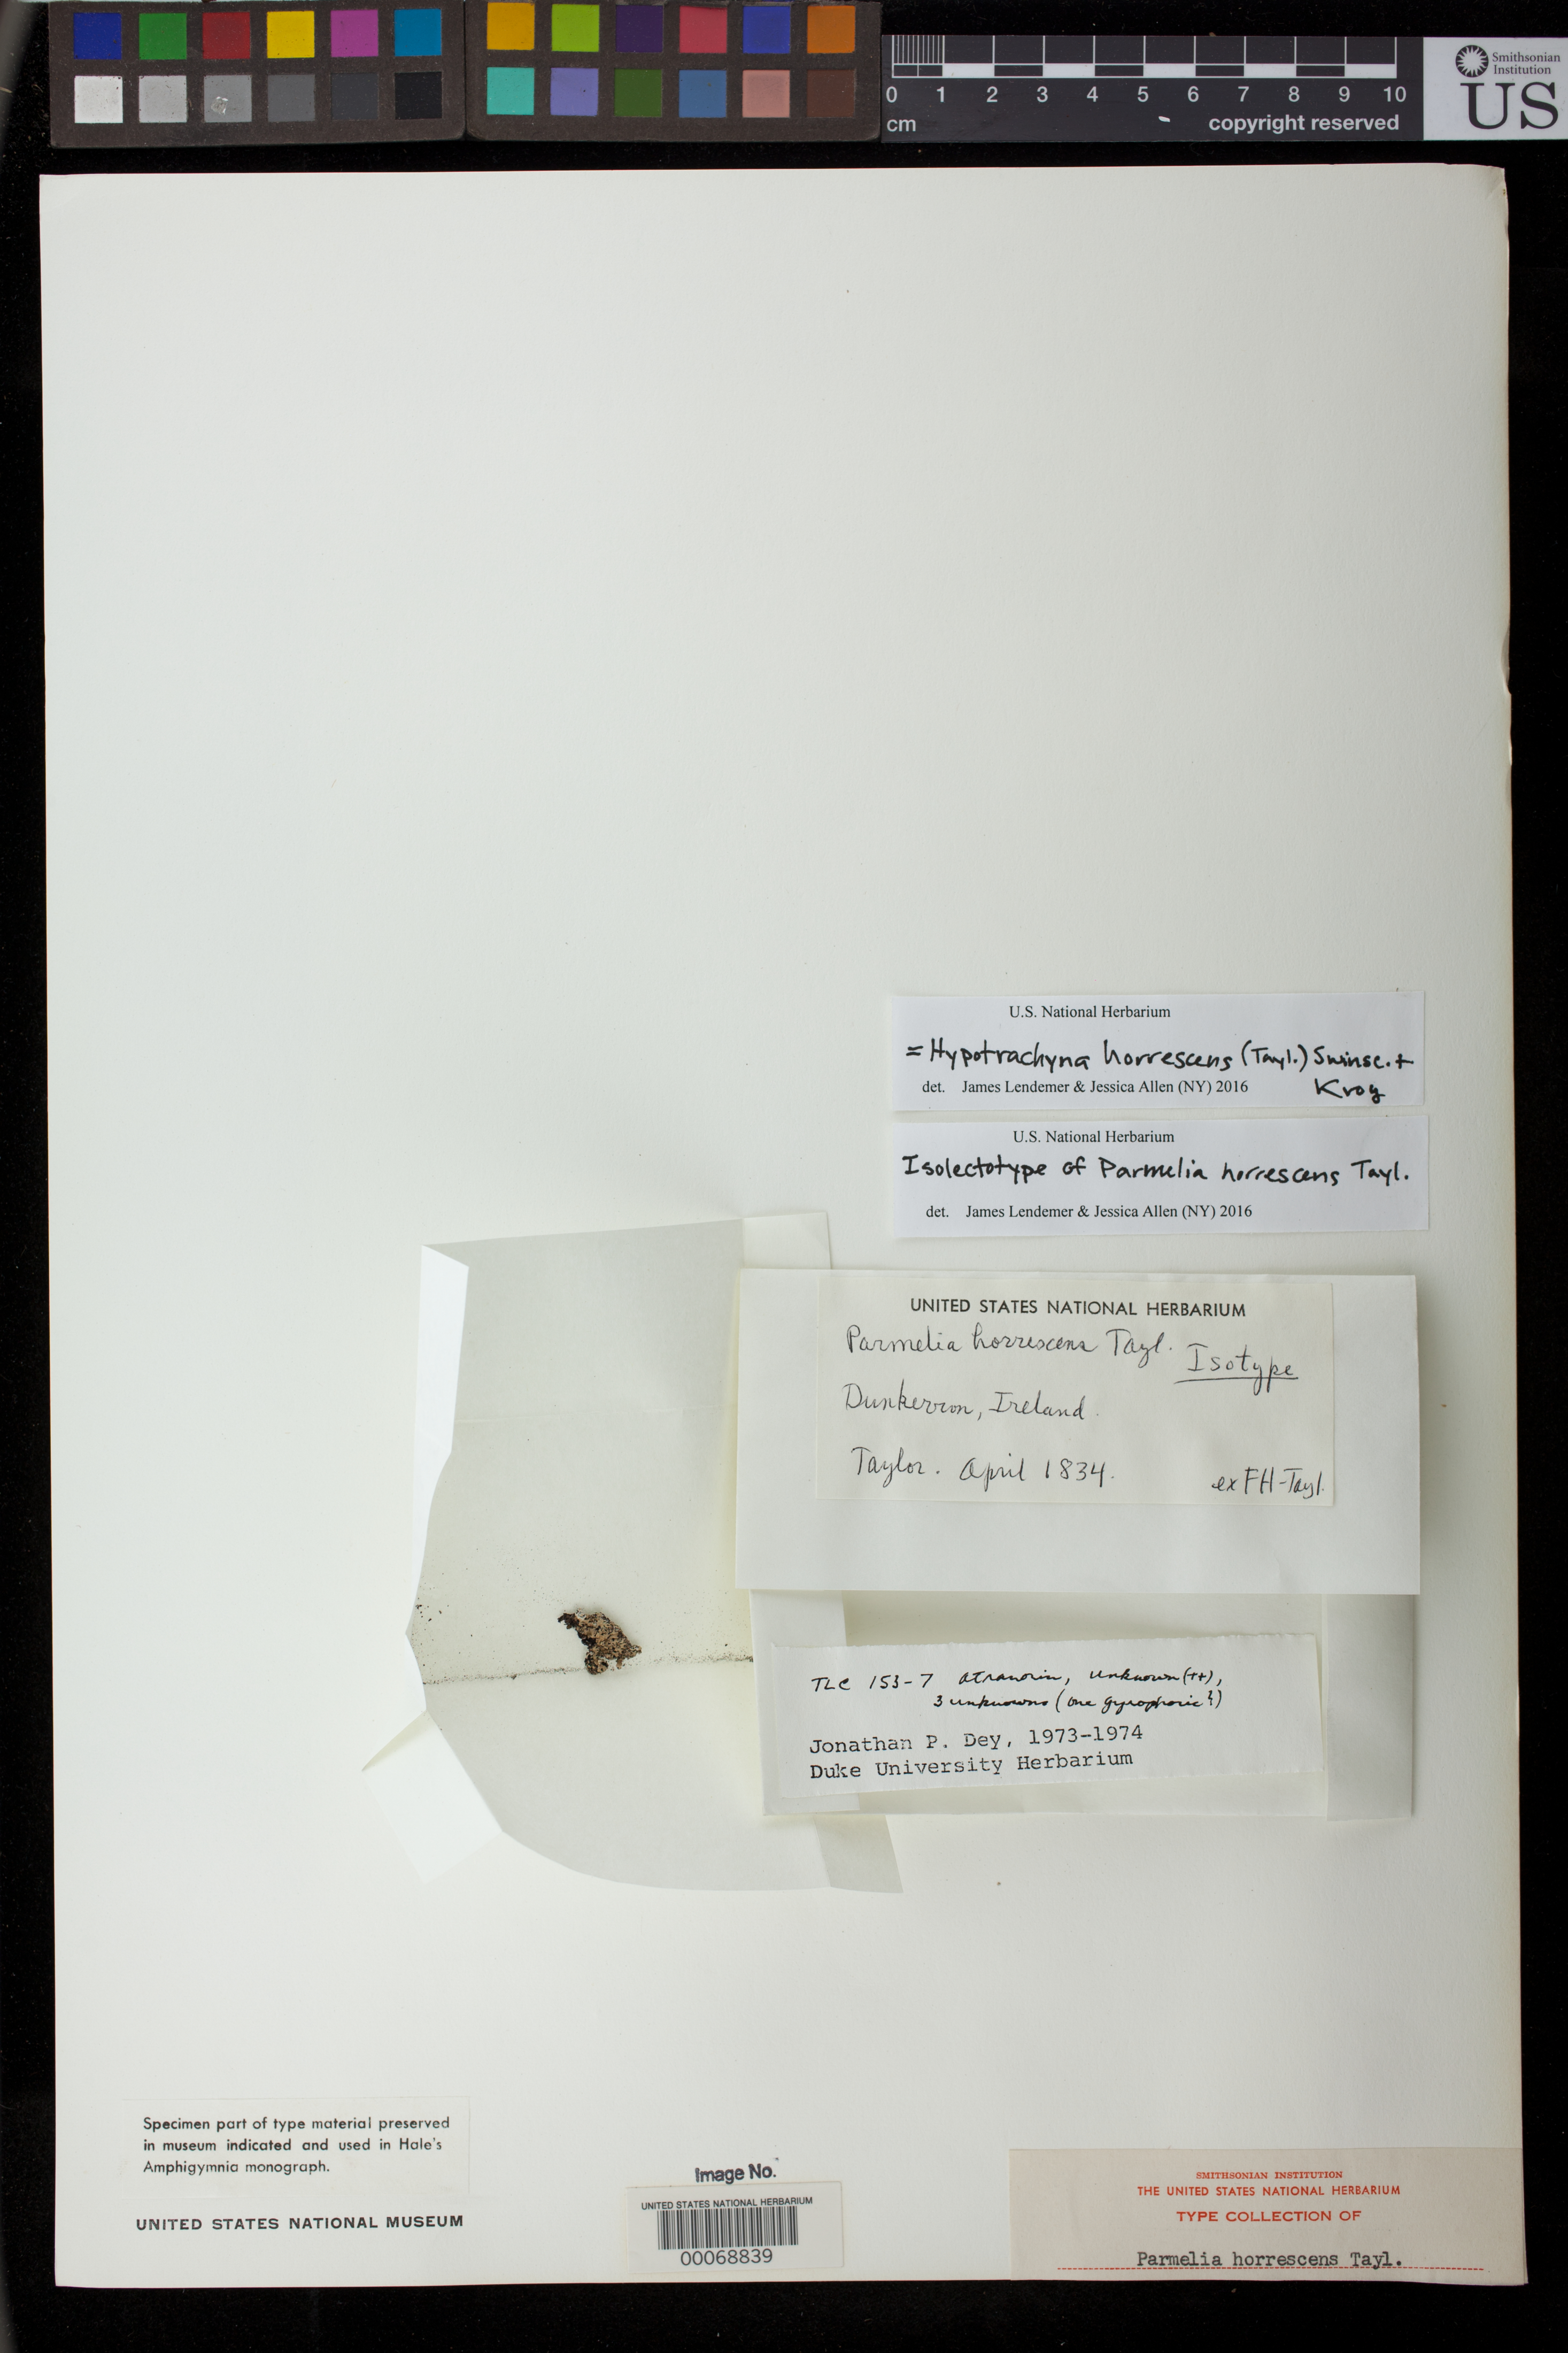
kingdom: Fungi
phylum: Ascomycota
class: Lecanoromycetes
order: Lecanorales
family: Parmeliaceae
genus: Parmelia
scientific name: Parmelia horrescens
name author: T. Taylor in J. Mackay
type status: Type Collection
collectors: T. Taylor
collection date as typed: Apr 1834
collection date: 1834-04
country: Ireland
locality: Dunkerron Mts., Kerry.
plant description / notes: Fragmentary material (?) of type specimen ex herb. FH-Tayl. Annotated as isotype (unsigned, undated), later as "isolectotype" (Lendemer & Allen 2016) but lectotypification not seen